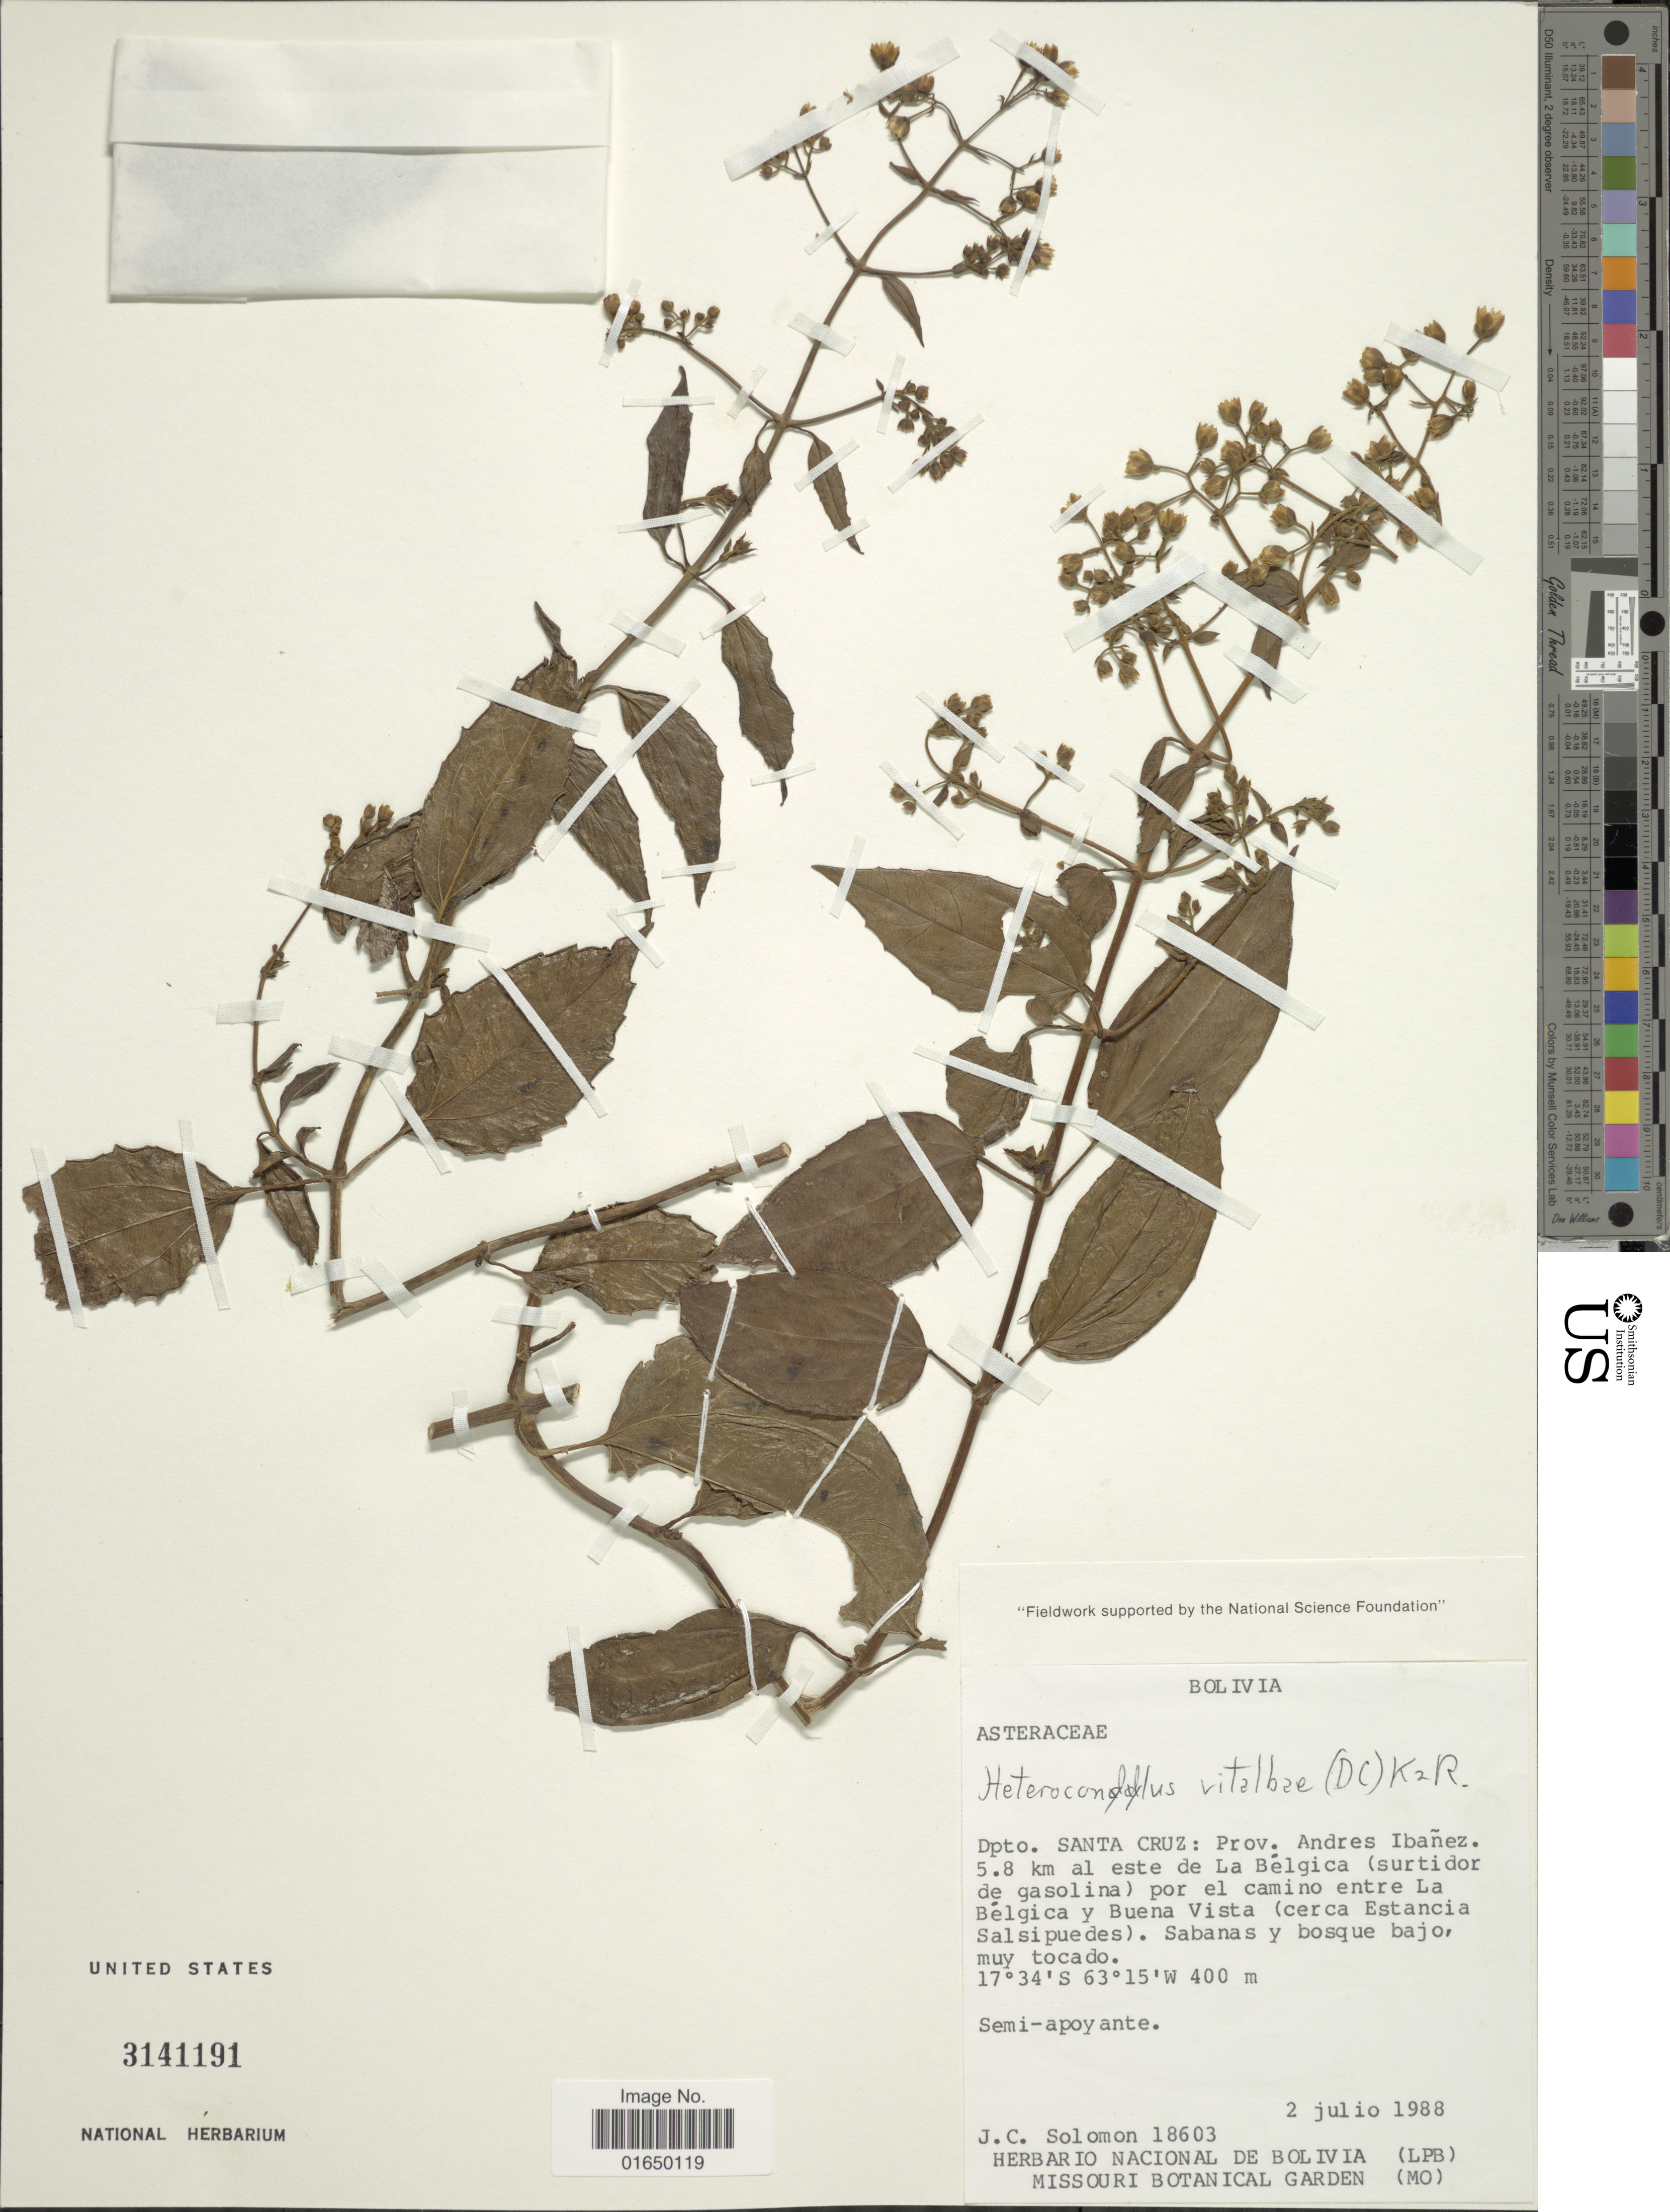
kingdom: Plantae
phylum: Tracheophyta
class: Magnoliopsida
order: Asterales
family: Asteraceae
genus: Heterocondylus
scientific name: Heterocondylus vitalbae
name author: (DC.) R.M. King & H. Rob.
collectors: J. C. Solomon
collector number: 18603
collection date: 1988-07-02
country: Bolivia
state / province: Santa Cruz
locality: Dpto. Santa Cruz: Prov. Andres Ibañez. 5.8 km al este de la Belgica (surtidor de gasolina) por le camino entre La Belgica y Buena Vista (cerca Estancia Salsipuedes). Sabanas y bosque bajo, muy tocado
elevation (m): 400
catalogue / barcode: US 3141191